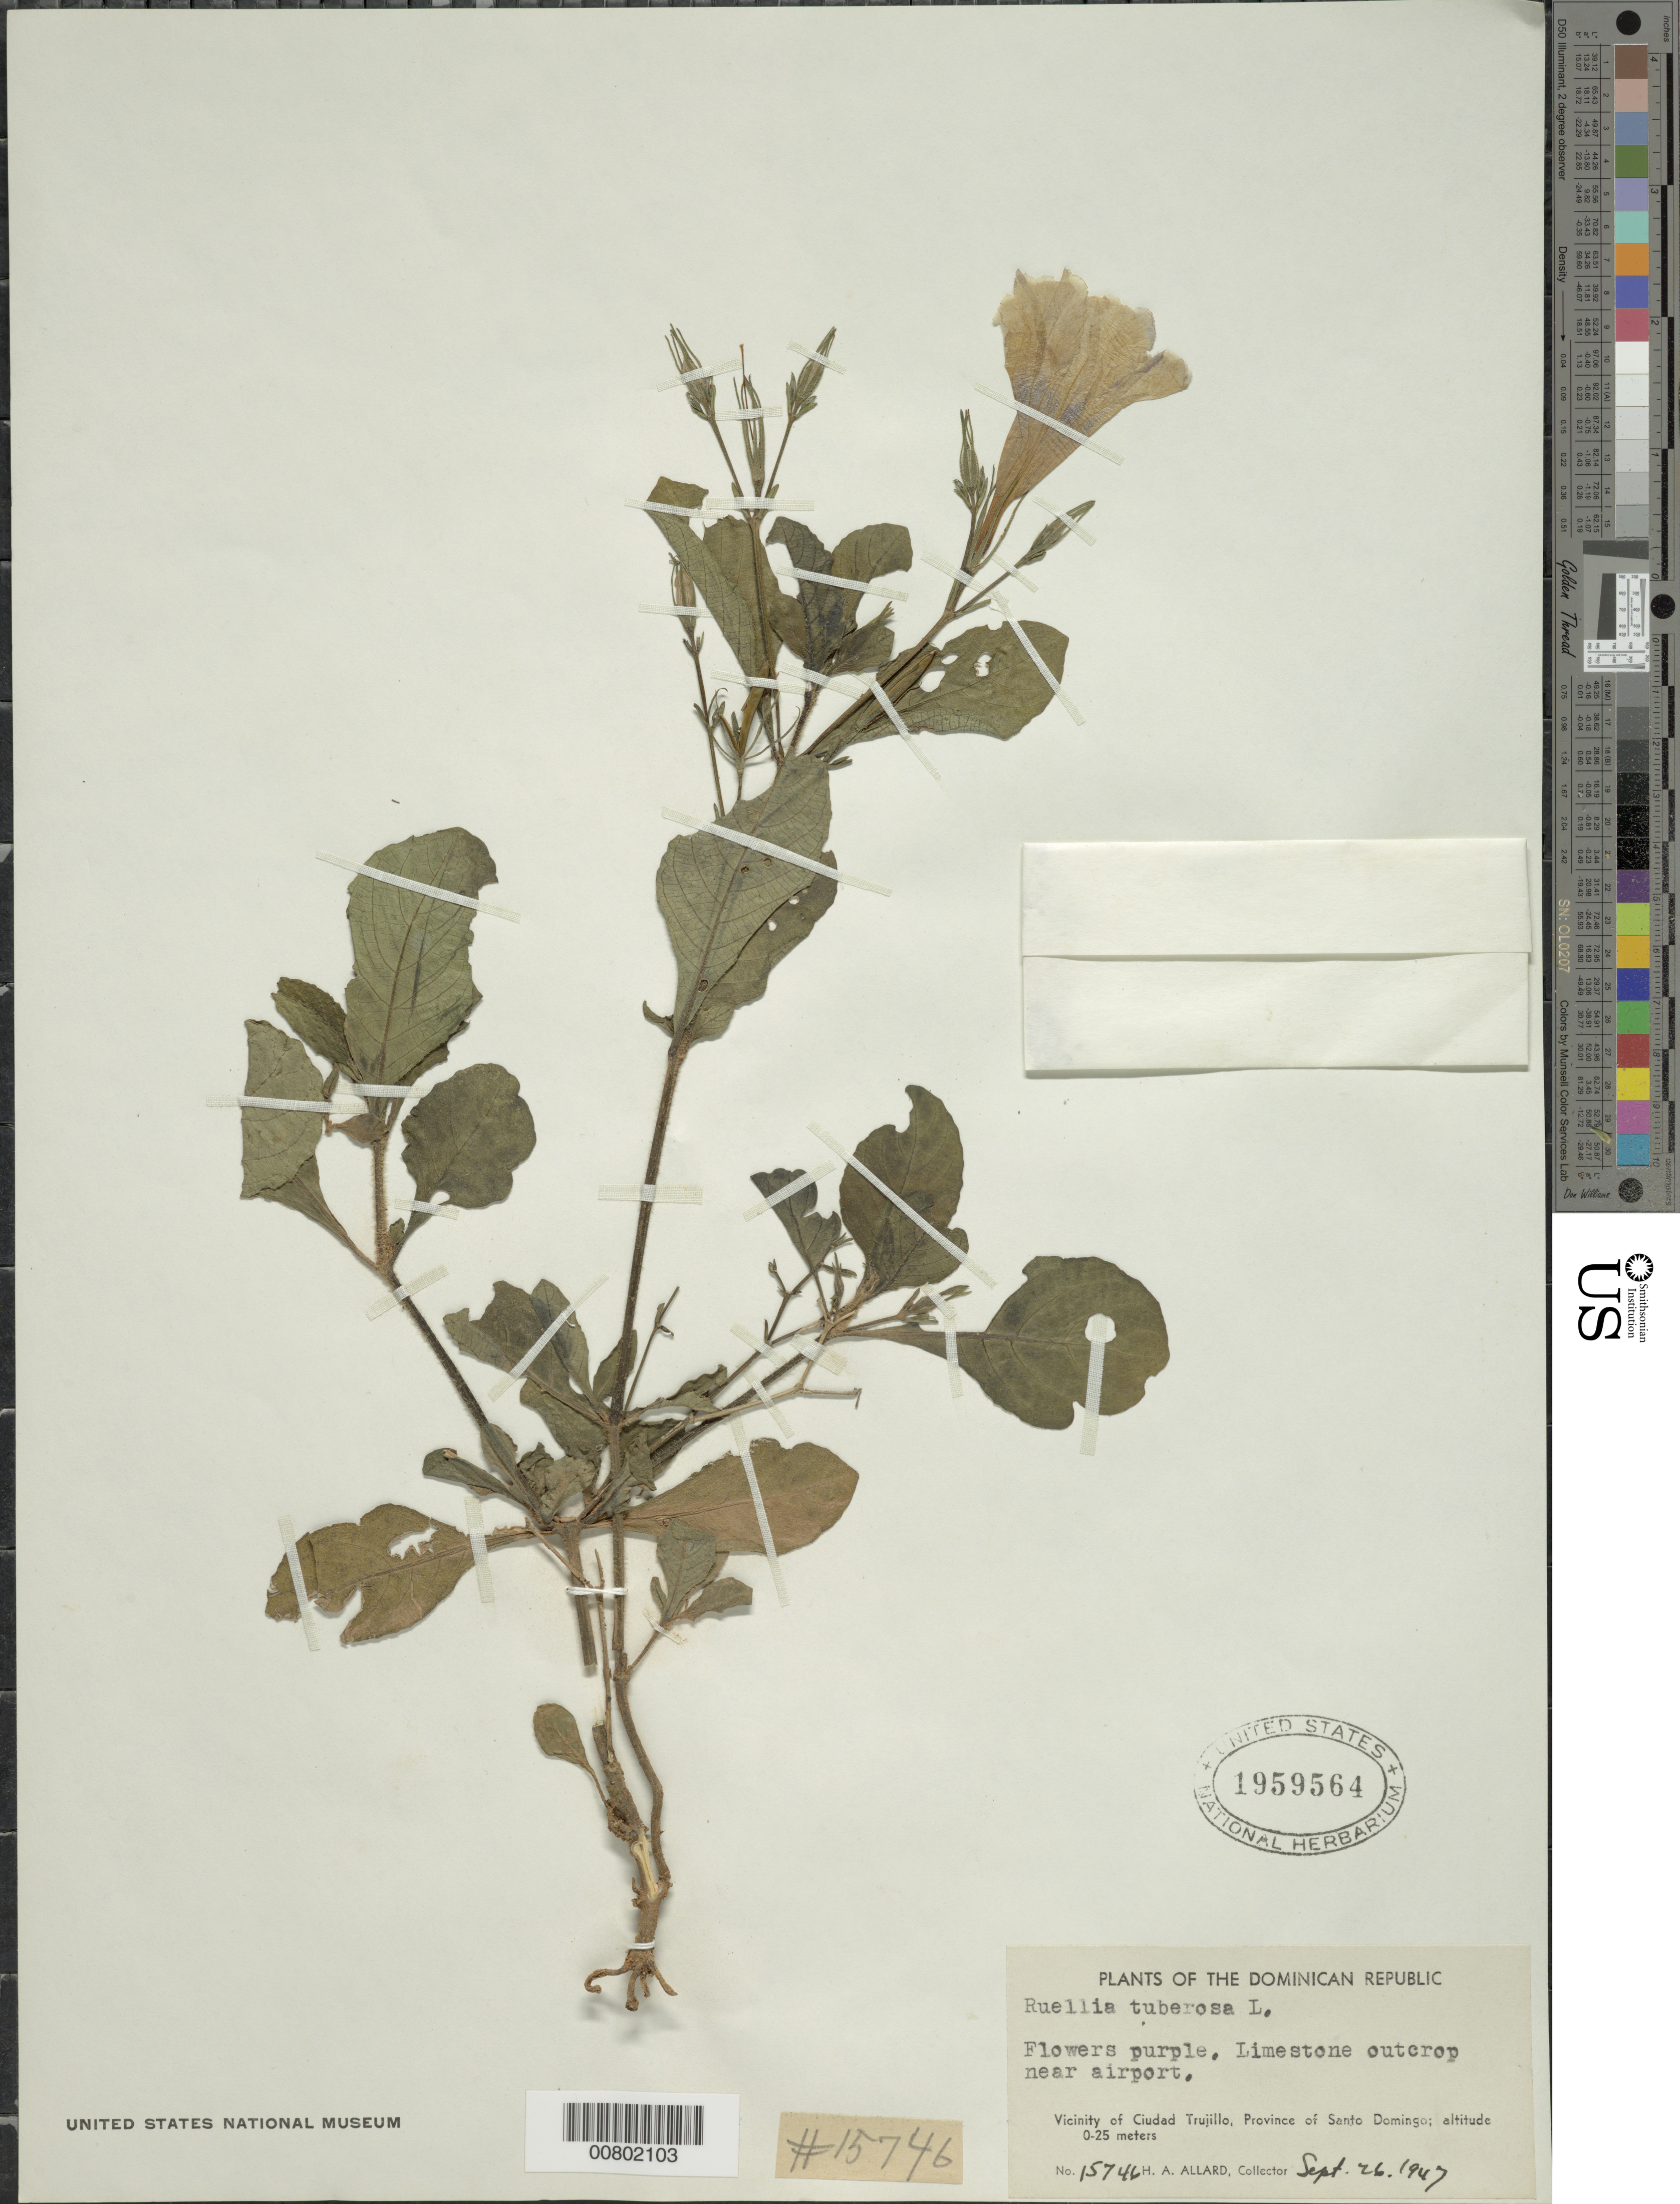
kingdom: Plantae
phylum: Tracheophyta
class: Magnoliopsida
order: Lamiales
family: Acanthaceae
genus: Ruellia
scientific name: Ruellia tuberosa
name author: L.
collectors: H. A. Allard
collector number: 15746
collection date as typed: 26 Sep 1947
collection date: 1947-09-26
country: Dominican Republic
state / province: Distrito Nacional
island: Hispaniola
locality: Vicinity of Santo Domingo, near airport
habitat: Limestone outcrop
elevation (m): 0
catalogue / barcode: US 1959564